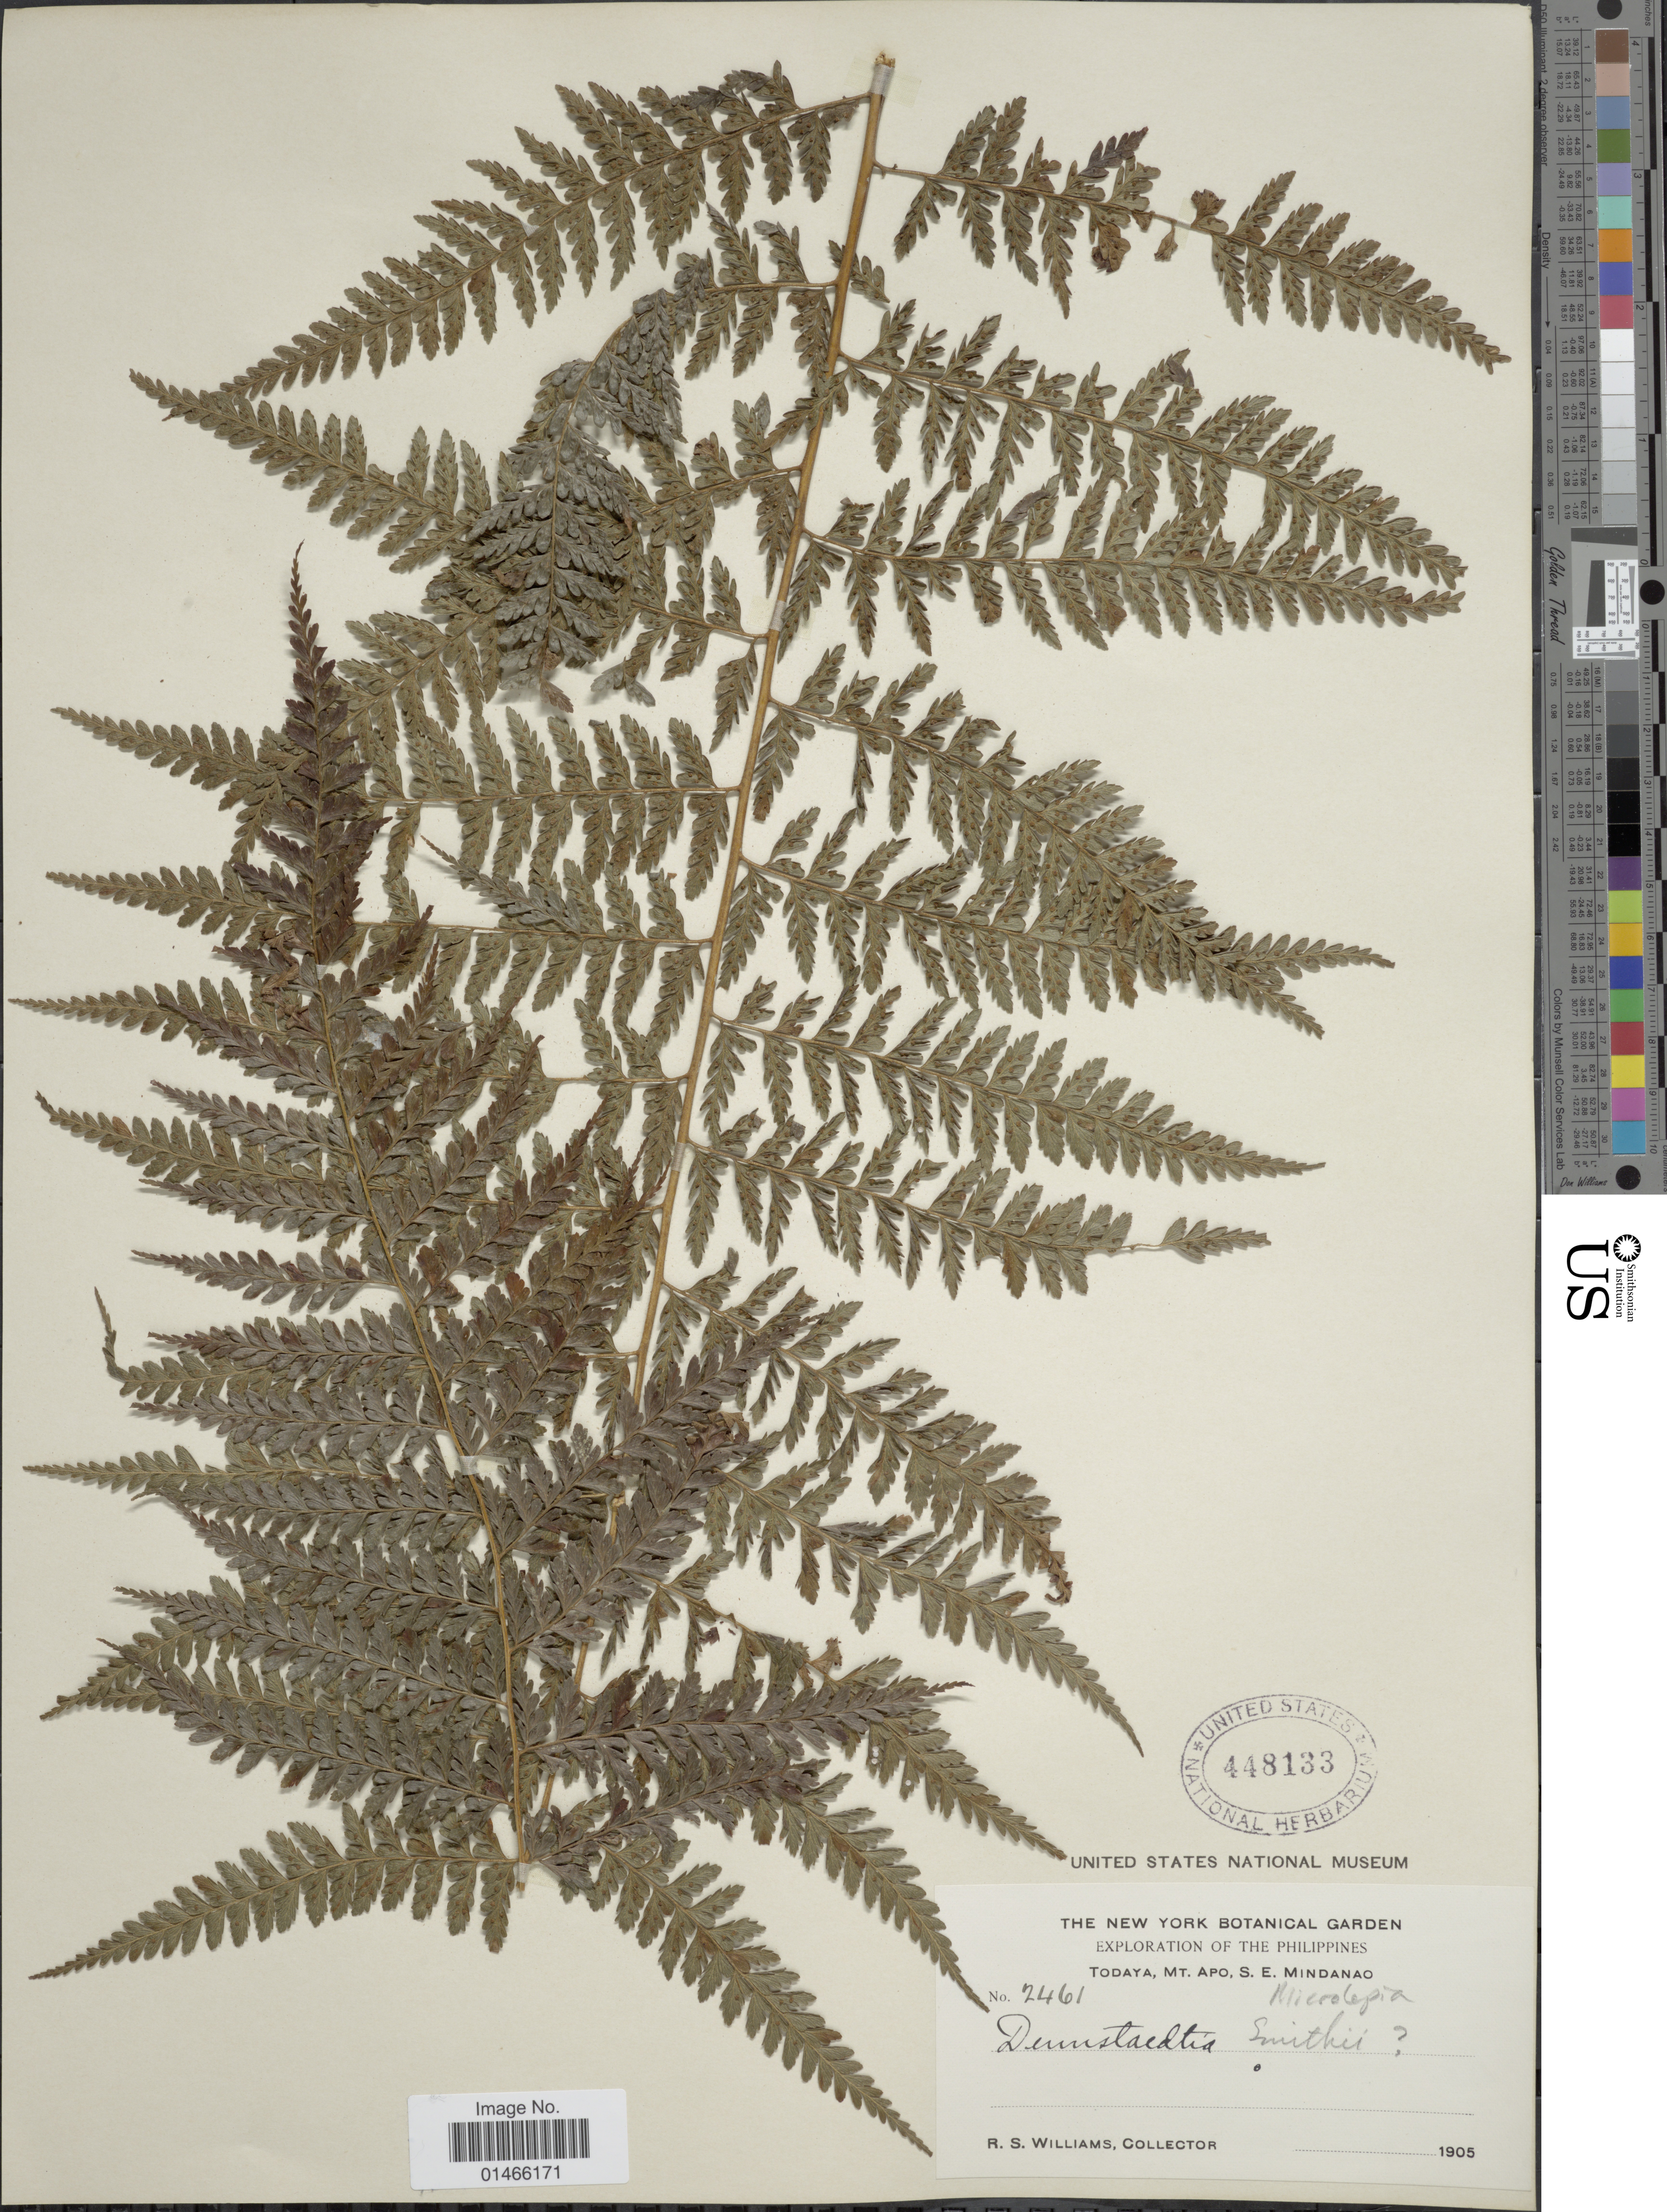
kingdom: Plantae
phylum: Tracheophyta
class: Polypodiopsida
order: Polypodiales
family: Dennstaedtiaceae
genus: Microlepia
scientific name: Microlepia sp.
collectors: R. S. Williams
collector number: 2461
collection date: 1905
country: Philippines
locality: Todaya, Mt. Apo, S. E. Mindanao.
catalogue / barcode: US 448133